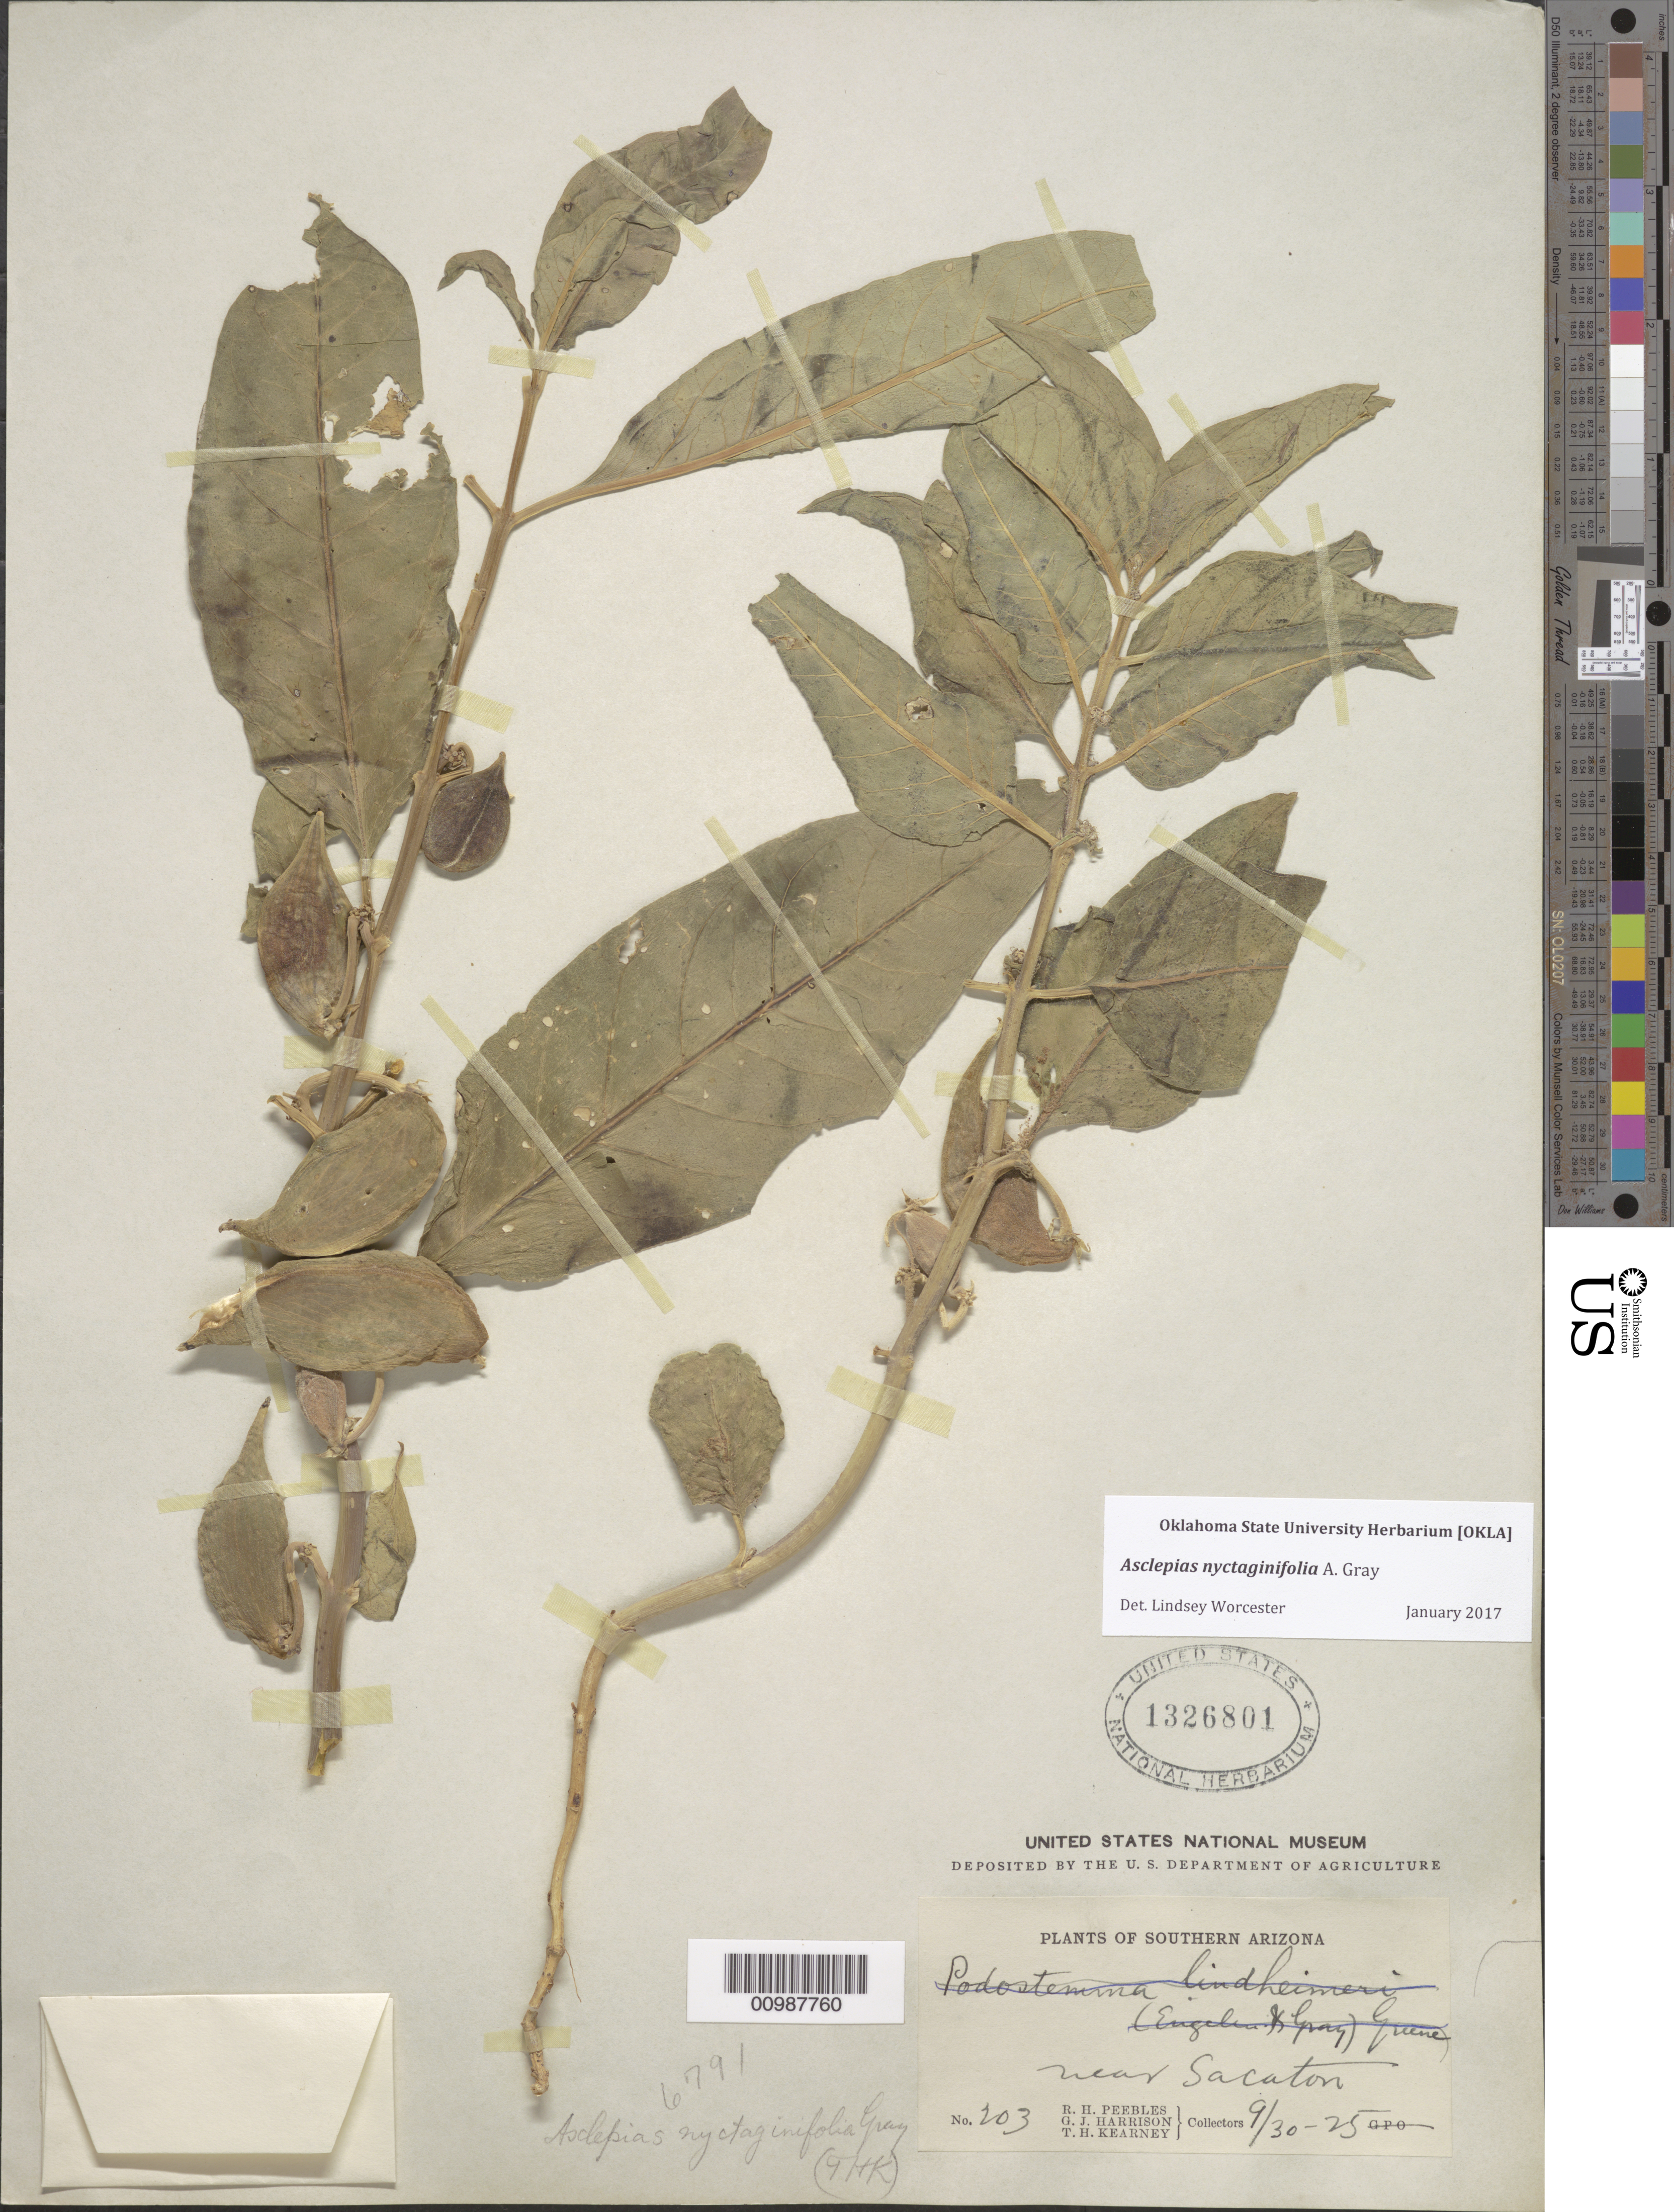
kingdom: Plantae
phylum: Tracheophyta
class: Magnoliopsida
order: Gentianales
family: Apocynaceae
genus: Asclepias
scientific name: Asclepias nyctaginifolia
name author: A. Gray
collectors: R. H. Peebles & G. J. Harrison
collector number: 203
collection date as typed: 30 Sep 1925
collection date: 1925-09-30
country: United States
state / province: Arizona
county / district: Pinal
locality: Near Sacaton.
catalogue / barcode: US 1326801